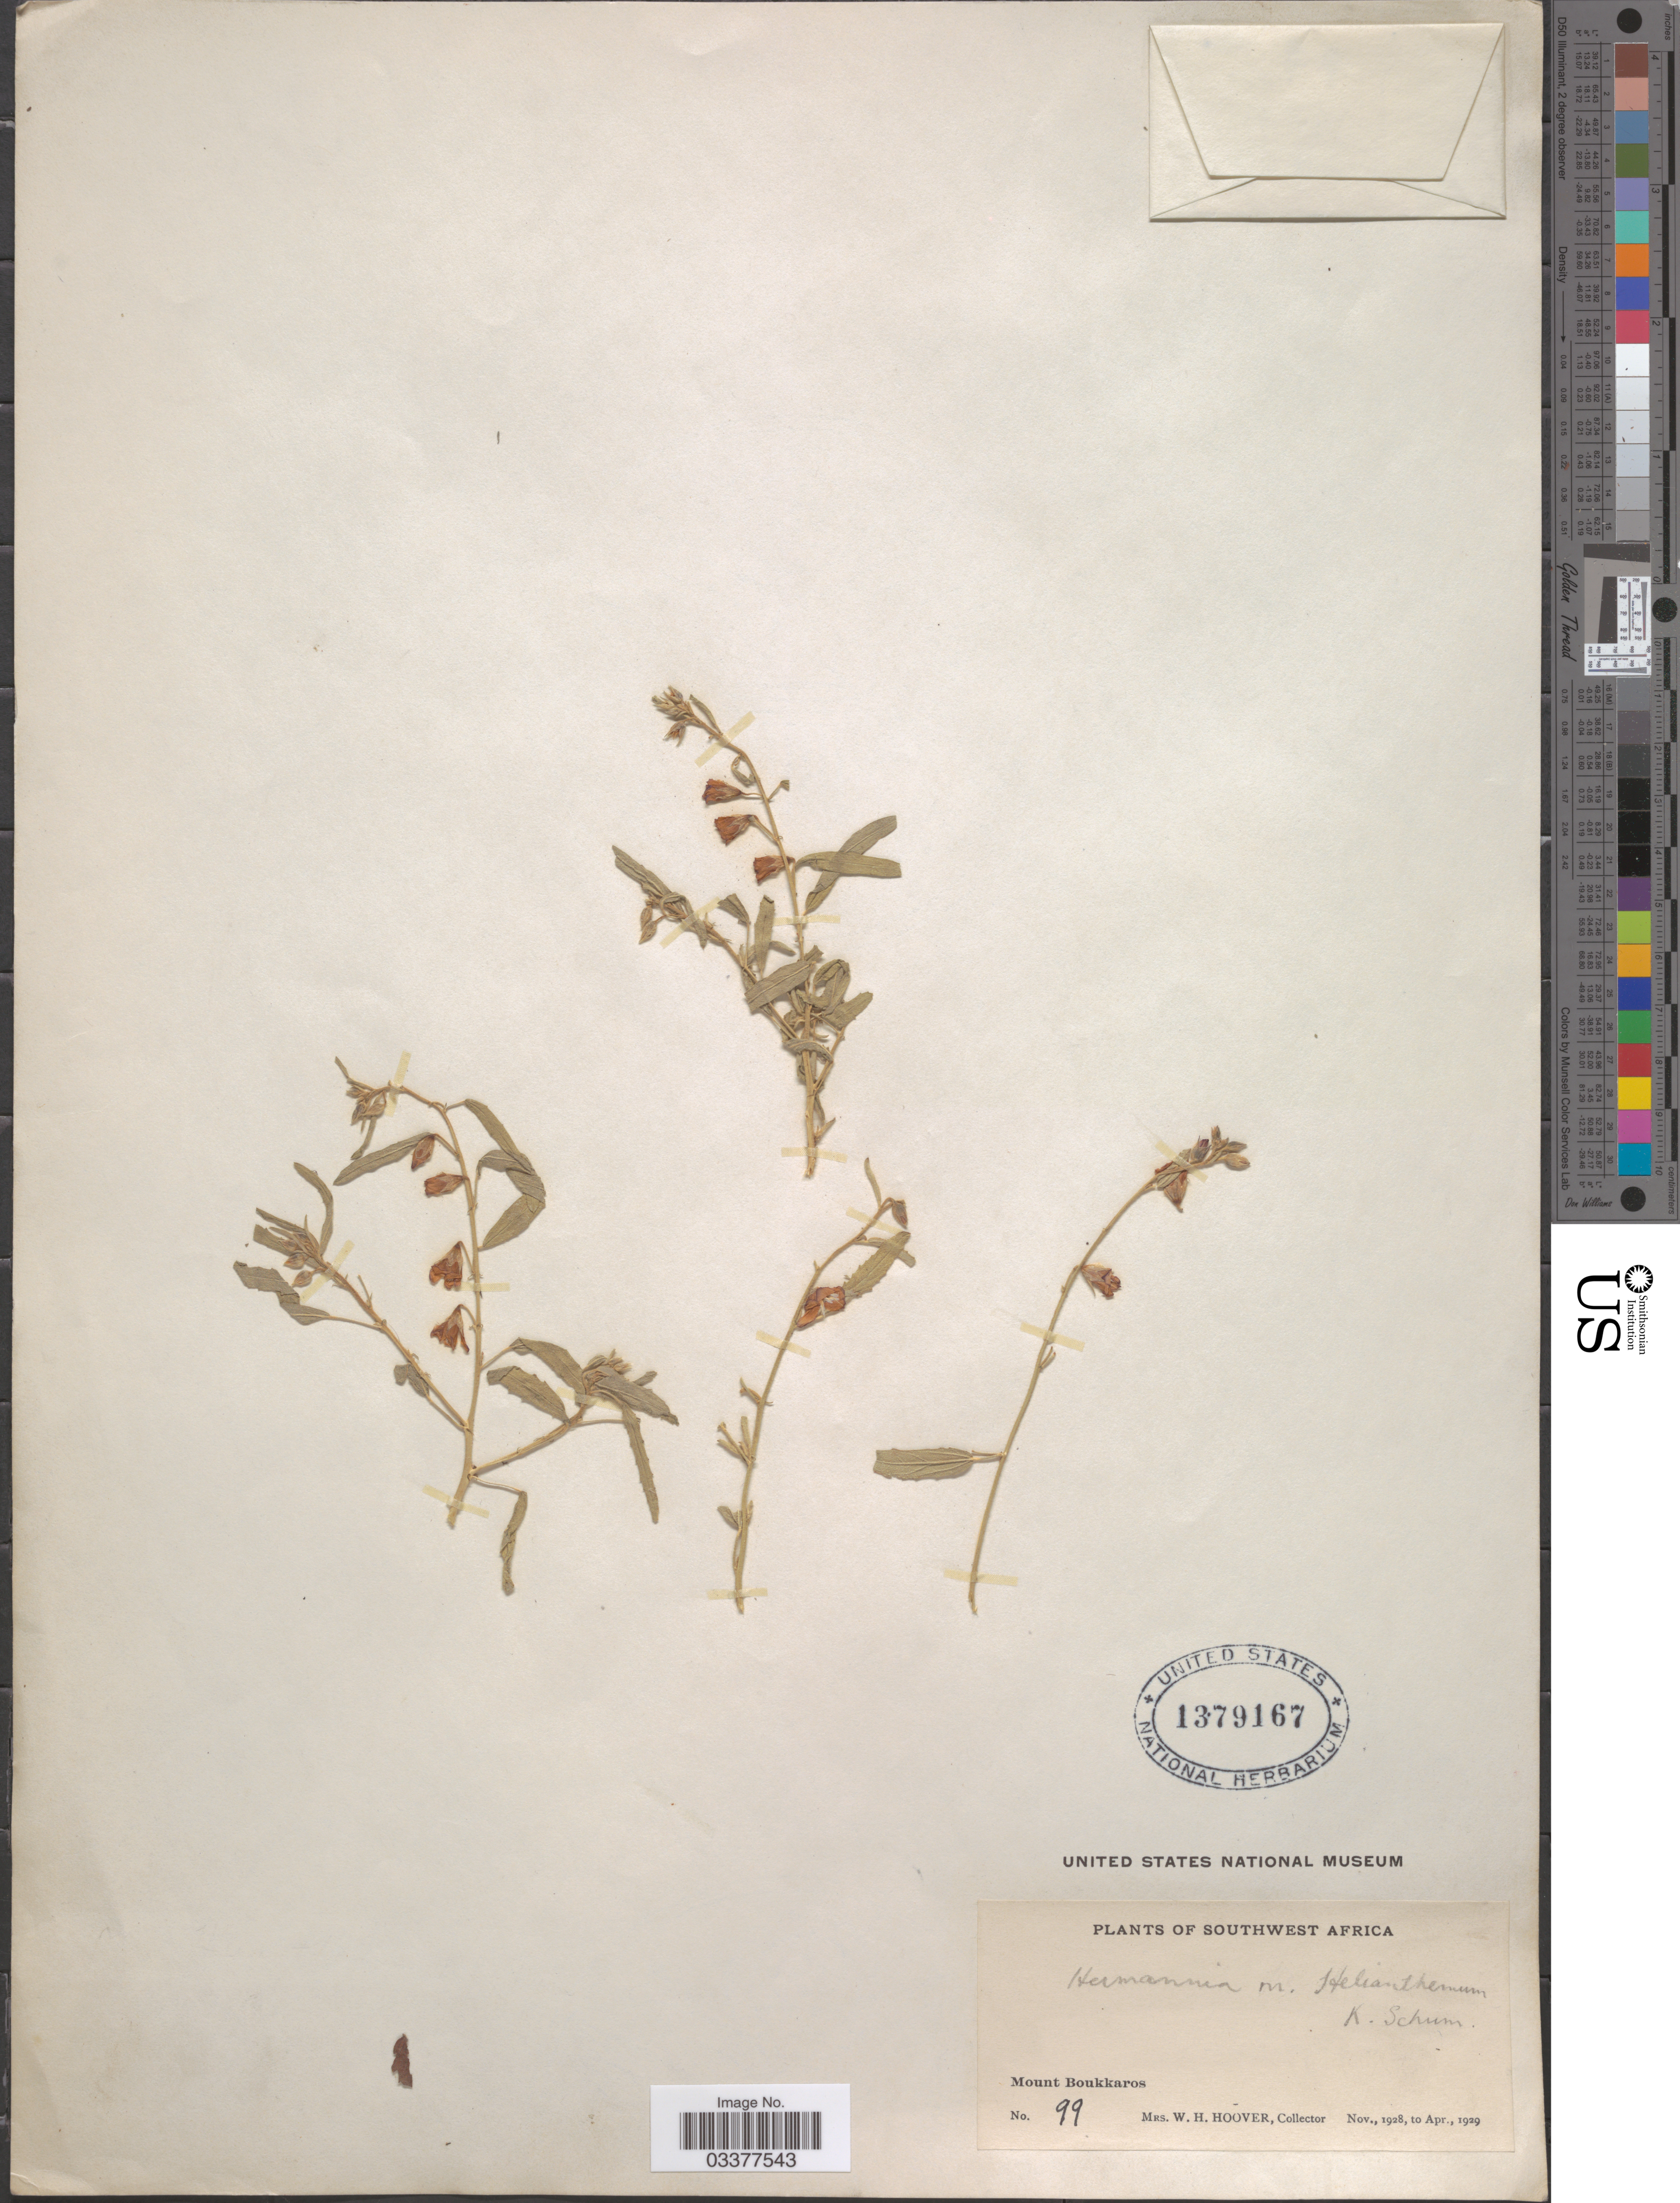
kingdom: Plantae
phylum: Tracheophyta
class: Magnoliopsida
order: Malvales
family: Malvaceae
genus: Hermannia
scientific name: Hermannia sp.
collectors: W. H. Hoover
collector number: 99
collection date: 1928-11/1929-04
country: Namibia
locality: Southwest Africa. Mount Boukkaros.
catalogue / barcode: US 1379167